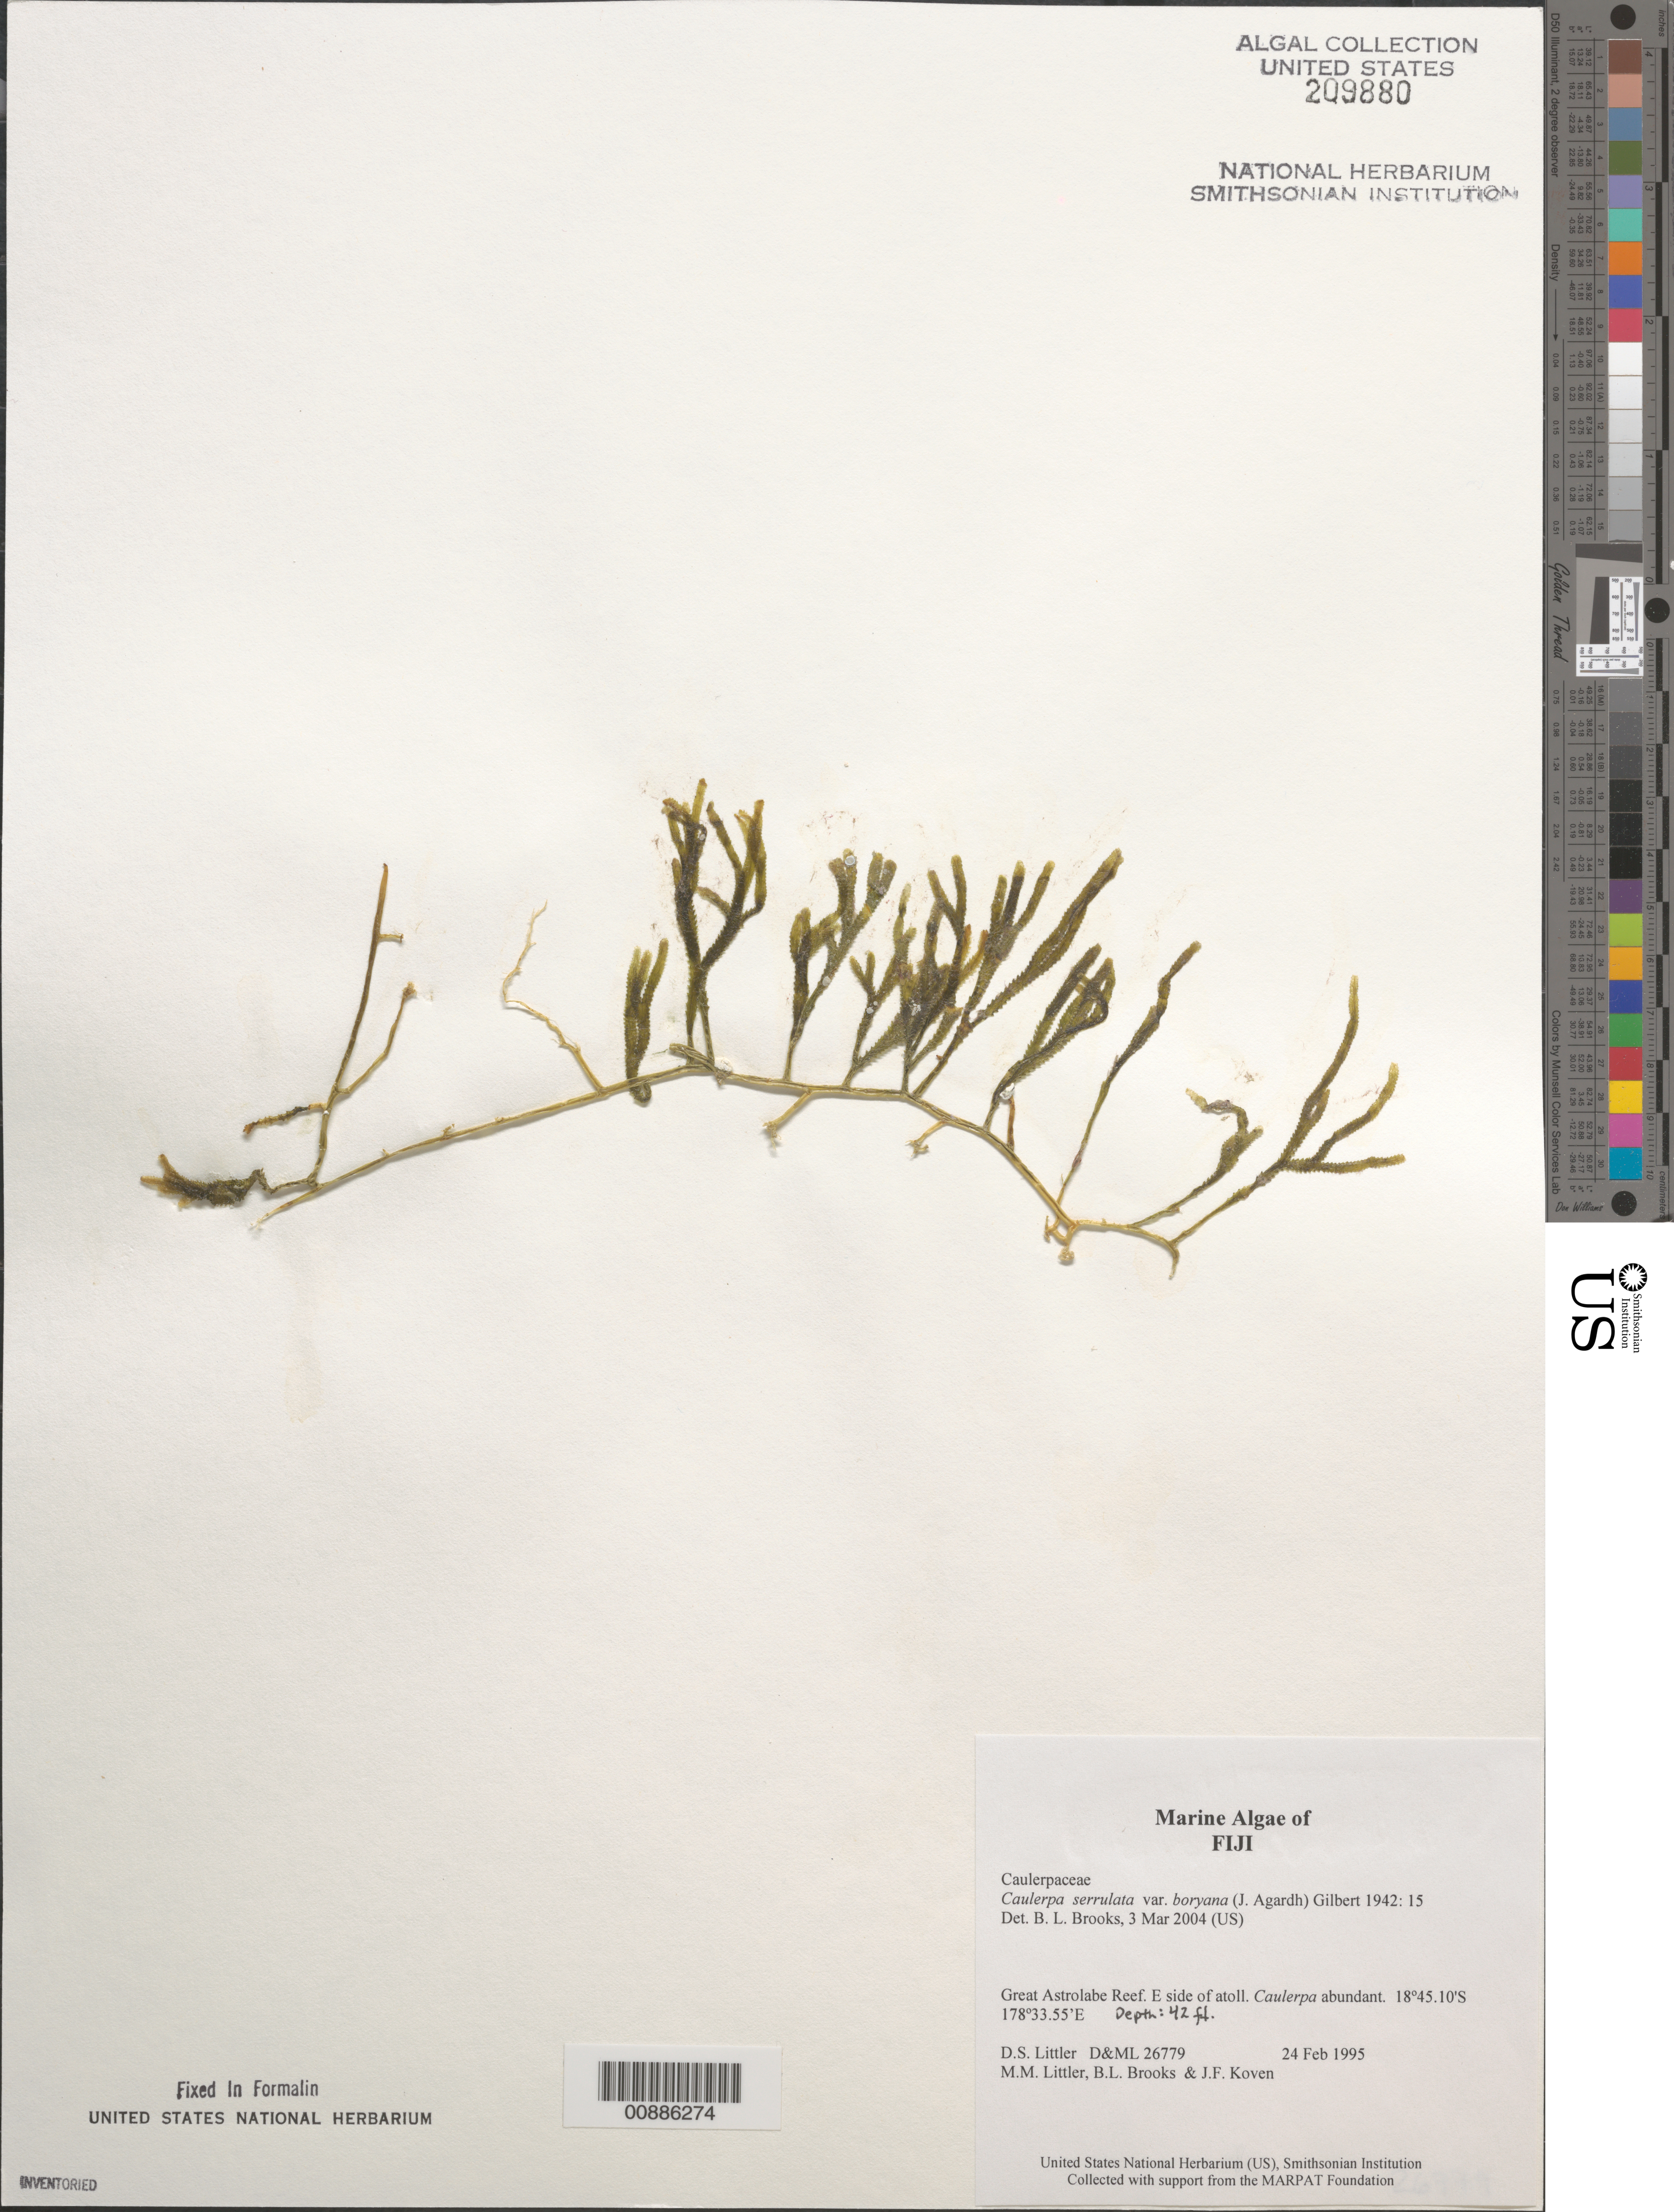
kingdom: Plantae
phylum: Chlorophyta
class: Ulvophyceae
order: Bryopsidales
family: Caulerpaceae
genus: Caulerpa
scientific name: Caulerpa serrulata var. boryana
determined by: Brooks, B. L., (BOT), Smithsonian Institution - National Museum of Natural History (UNITED STATES)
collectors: D. S. Littler, M. M. Littler, B. Brooks & J. Koven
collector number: D&ML 26779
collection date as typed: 24 Feb 1995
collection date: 1995-02-24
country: Fiji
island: Great Astrolabe Reef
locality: Great Astrolabe Reef, east side of atoll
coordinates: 18 45.10'S, 178 33.55'E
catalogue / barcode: US 209880